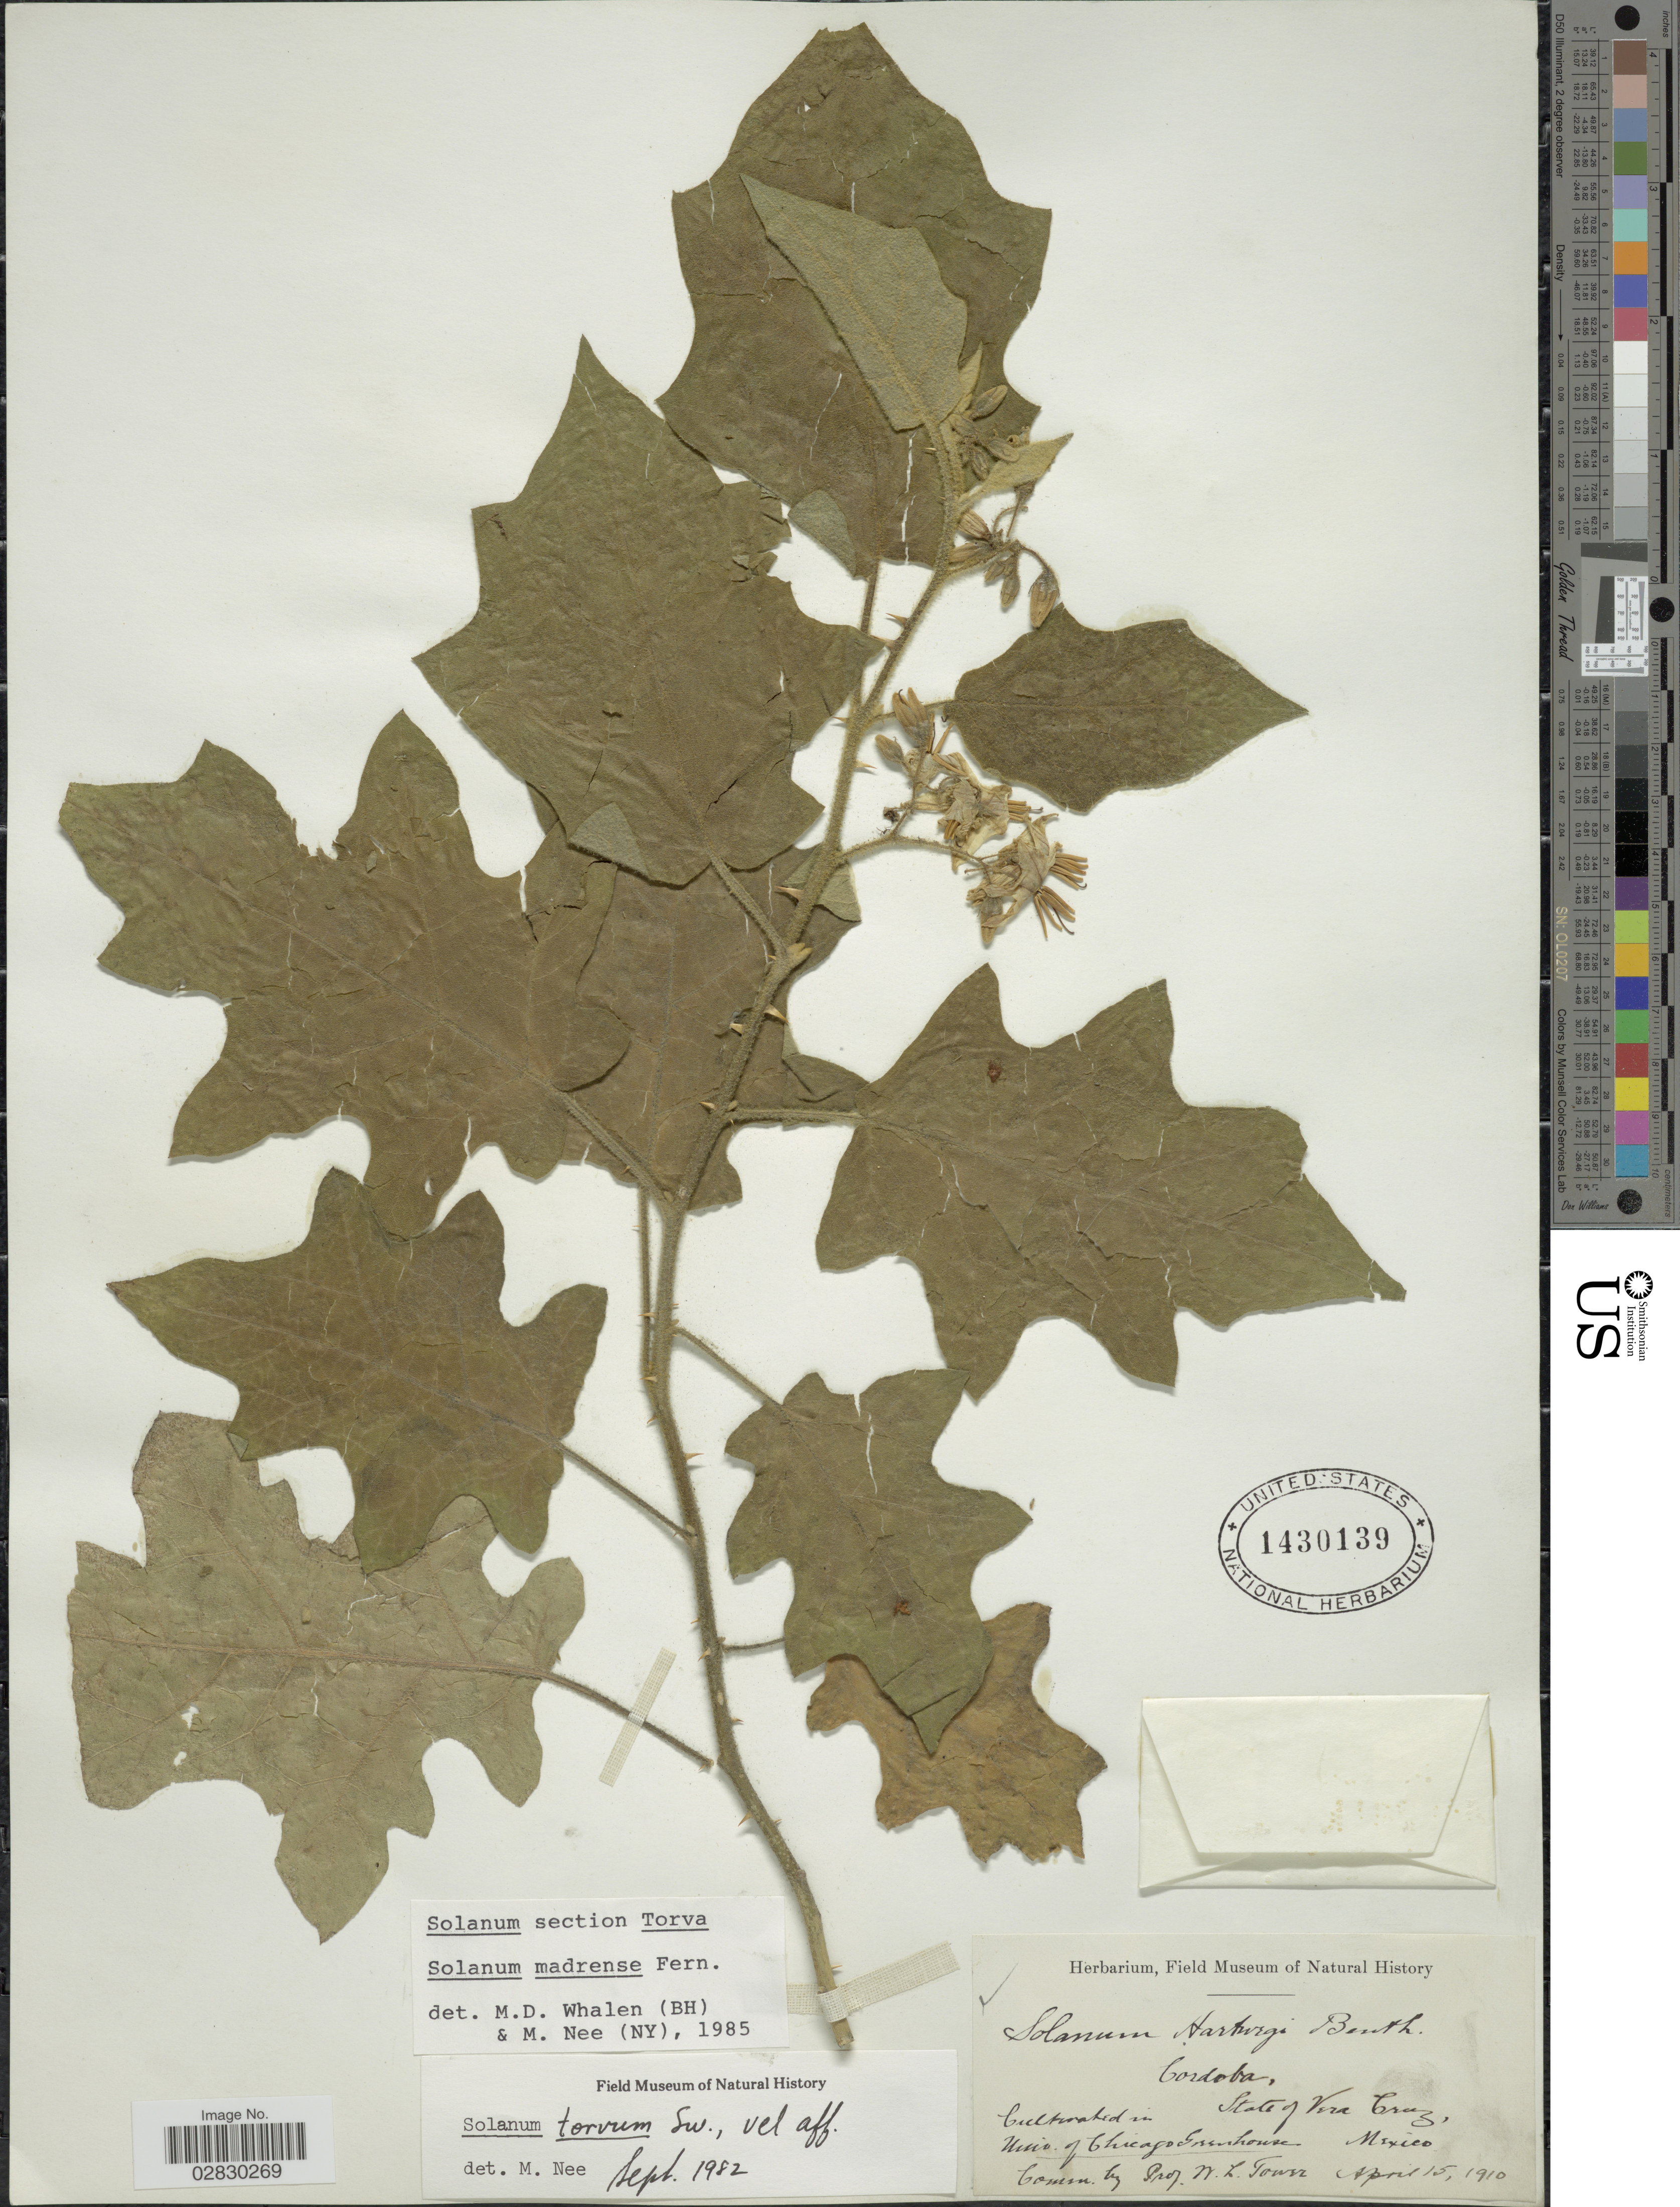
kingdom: Plantae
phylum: Tracheophyta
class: Magnoliopsida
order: Solanales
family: Solanaceae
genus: Solanum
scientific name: Solanum madrense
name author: Fernald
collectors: Ex herb. Field Museum of Natural History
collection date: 1910-04-15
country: United States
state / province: Illinois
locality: Cultivated in Univ. of Chicago Greenhouse.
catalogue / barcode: US 1430139